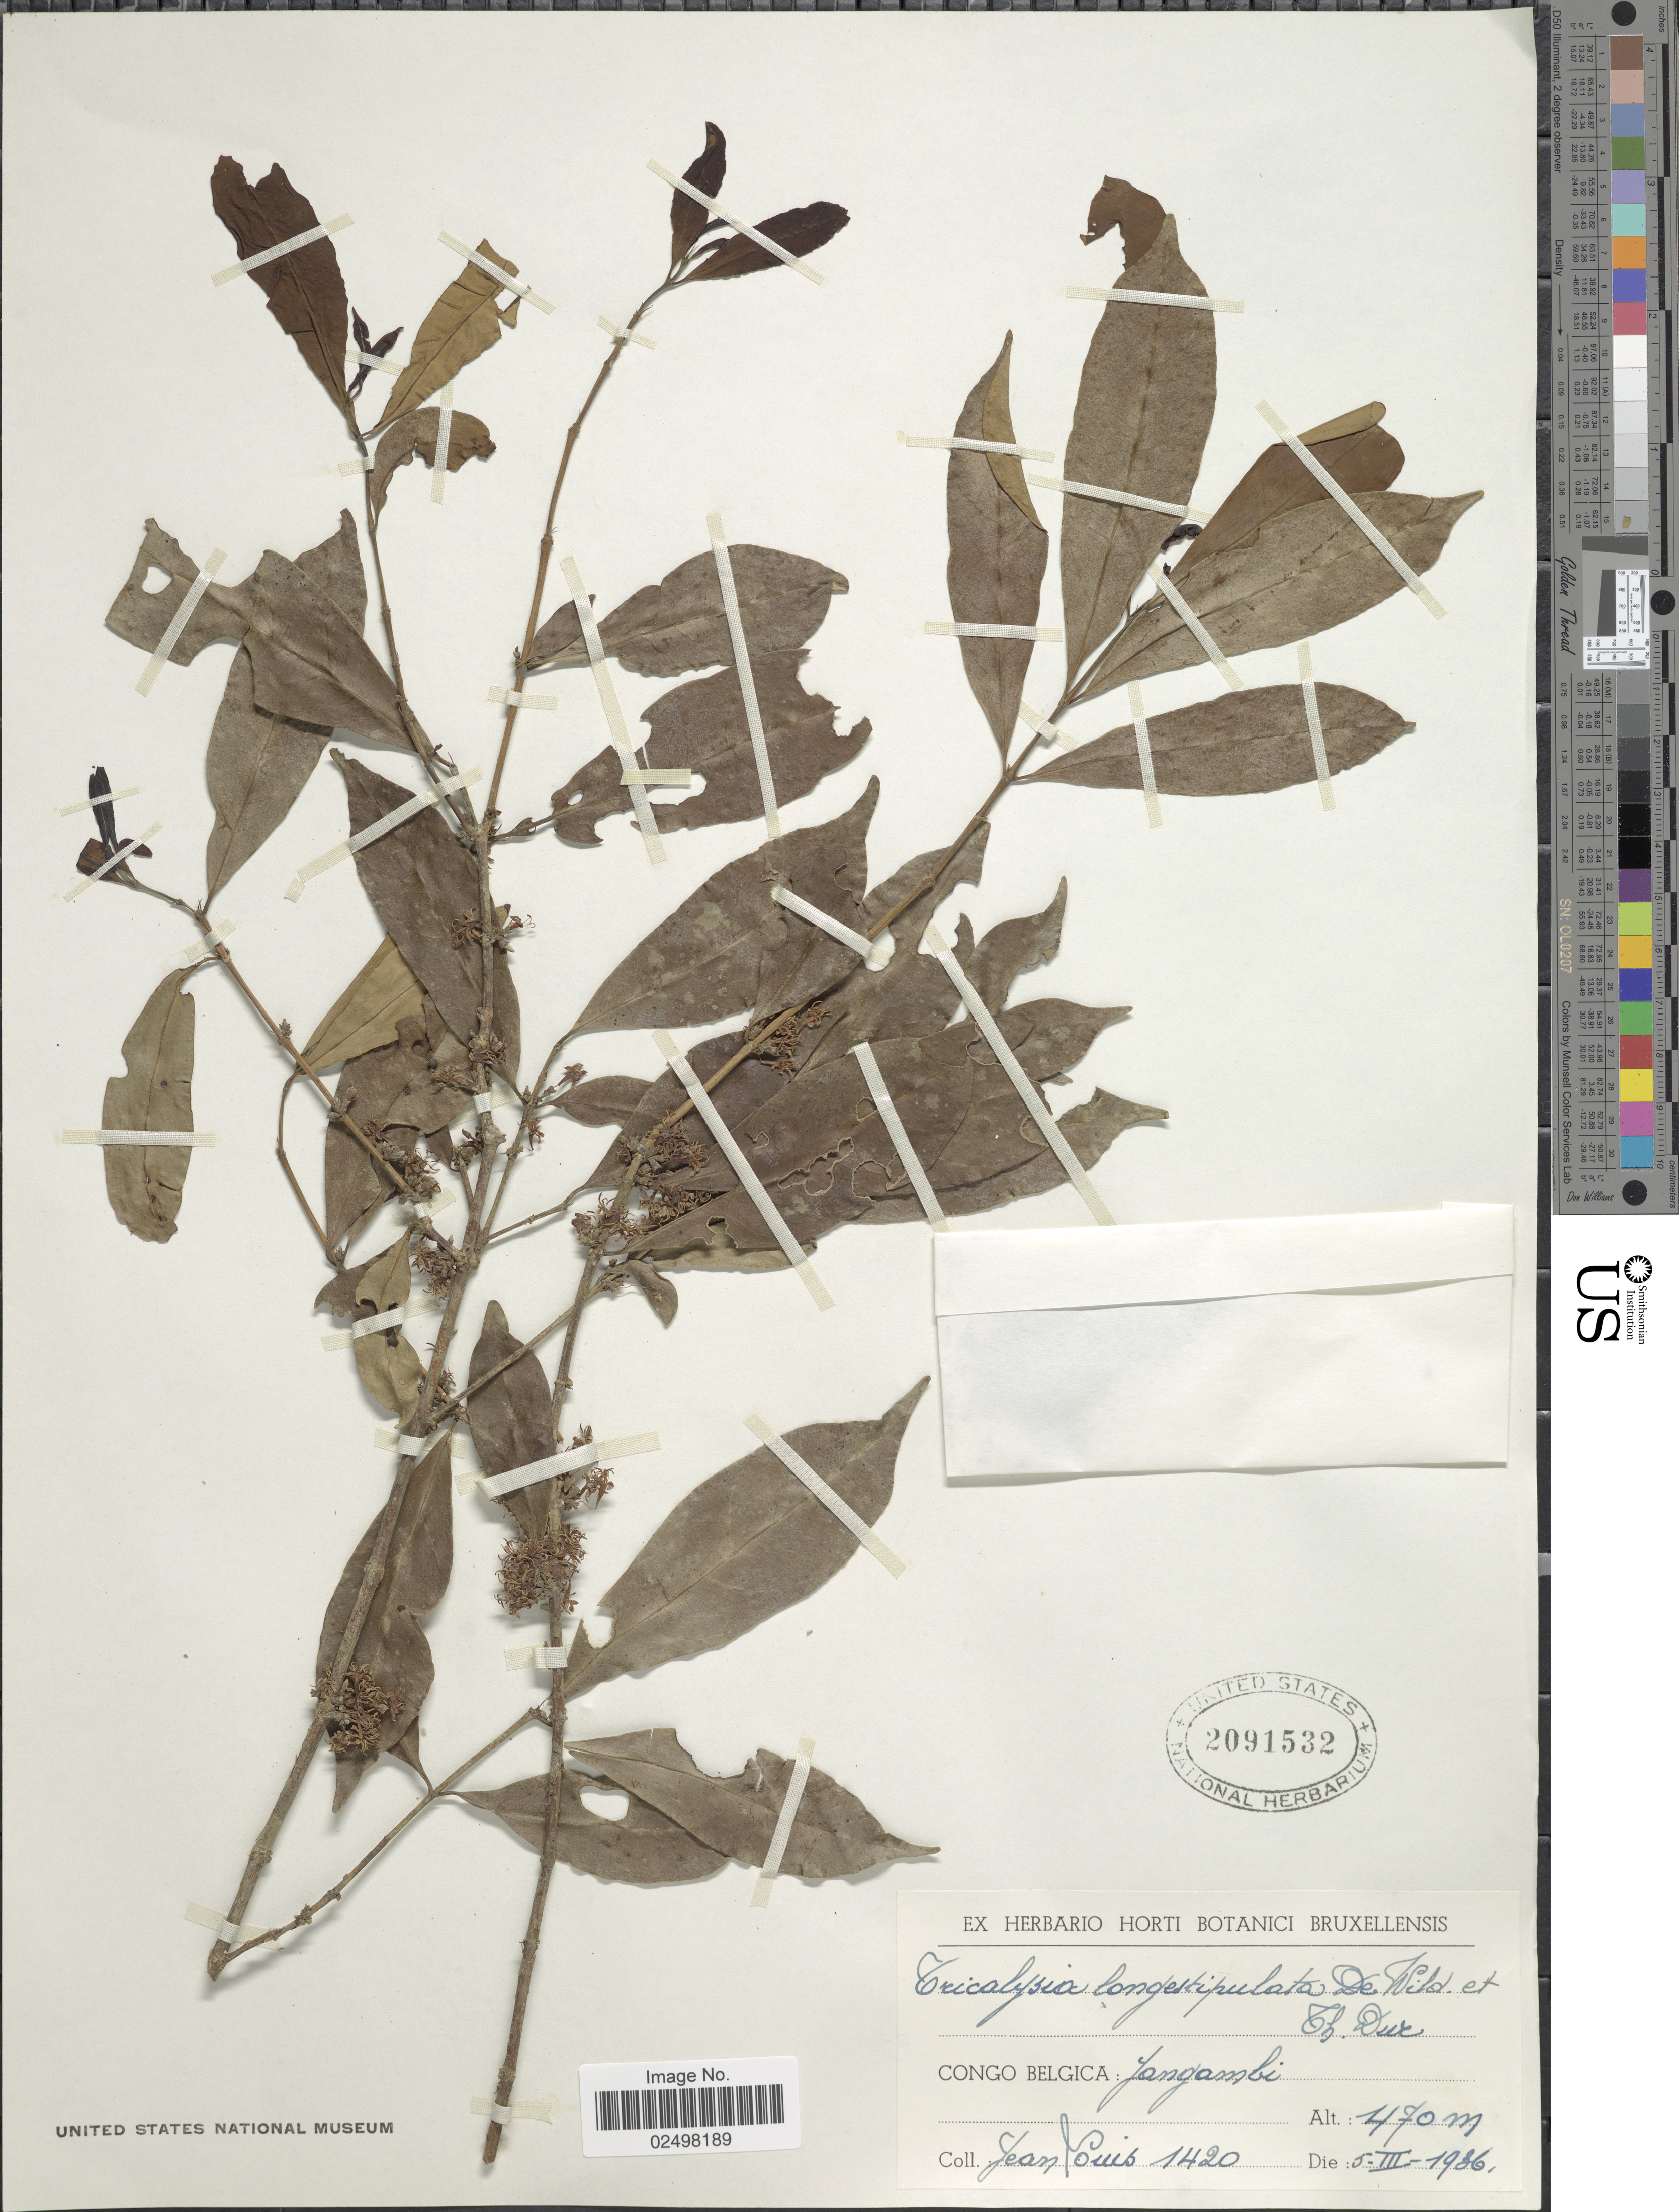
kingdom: Plantae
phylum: Tracheophyta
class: Magnoliopsida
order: Gentianales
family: Rubiaceae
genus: Tricalysia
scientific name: Tricalysia pallens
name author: Hiern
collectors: J. Louis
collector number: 1420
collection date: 1936-03-05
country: Congo, Democratic Republic of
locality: Congo Belgica: Yangambi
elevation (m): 470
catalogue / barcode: US 2091532